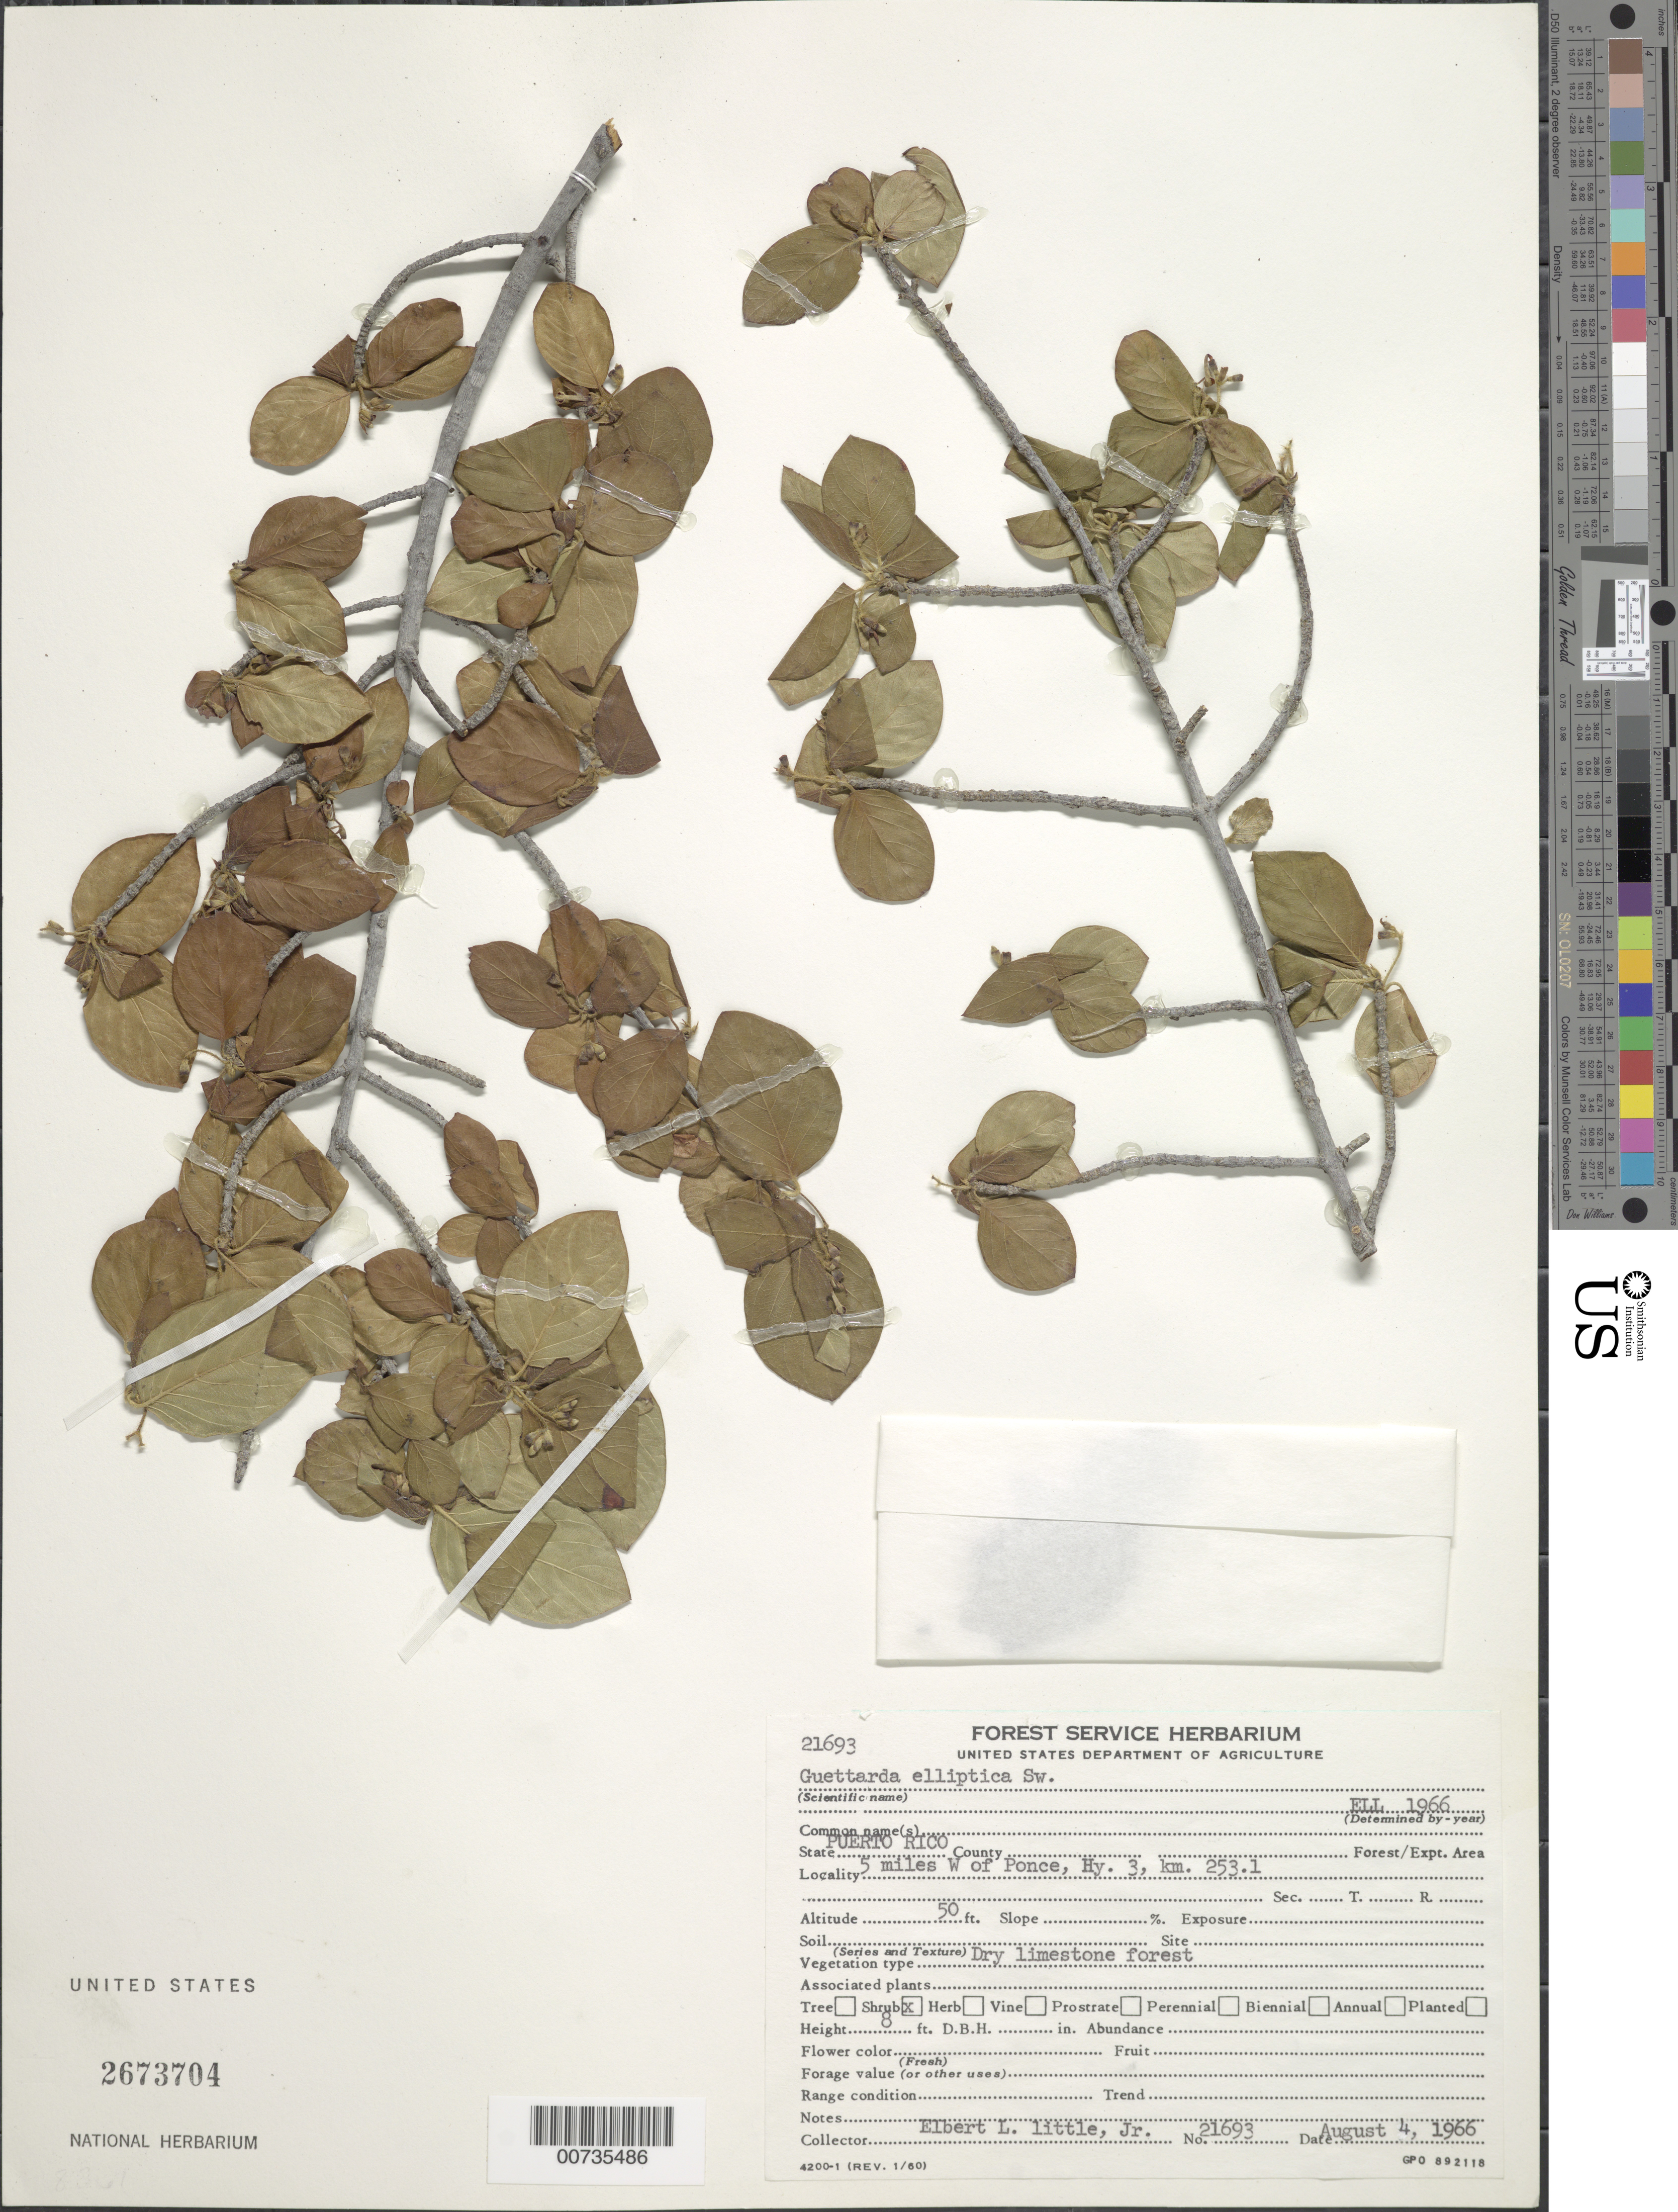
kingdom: Plantae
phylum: Tracheophyta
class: Magnoliopsida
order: Gentianales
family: Rubiaceae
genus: Guettarda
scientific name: Guettarda elliptica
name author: Sw.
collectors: E. L. Little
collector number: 21693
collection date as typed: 04 Aug 1966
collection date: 1966-08-04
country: Puerto Rico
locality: Ponce, 5 mi. W of, Hwy. 3, km 253.1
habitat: Dry limestone forest.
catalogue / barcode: US 2673704